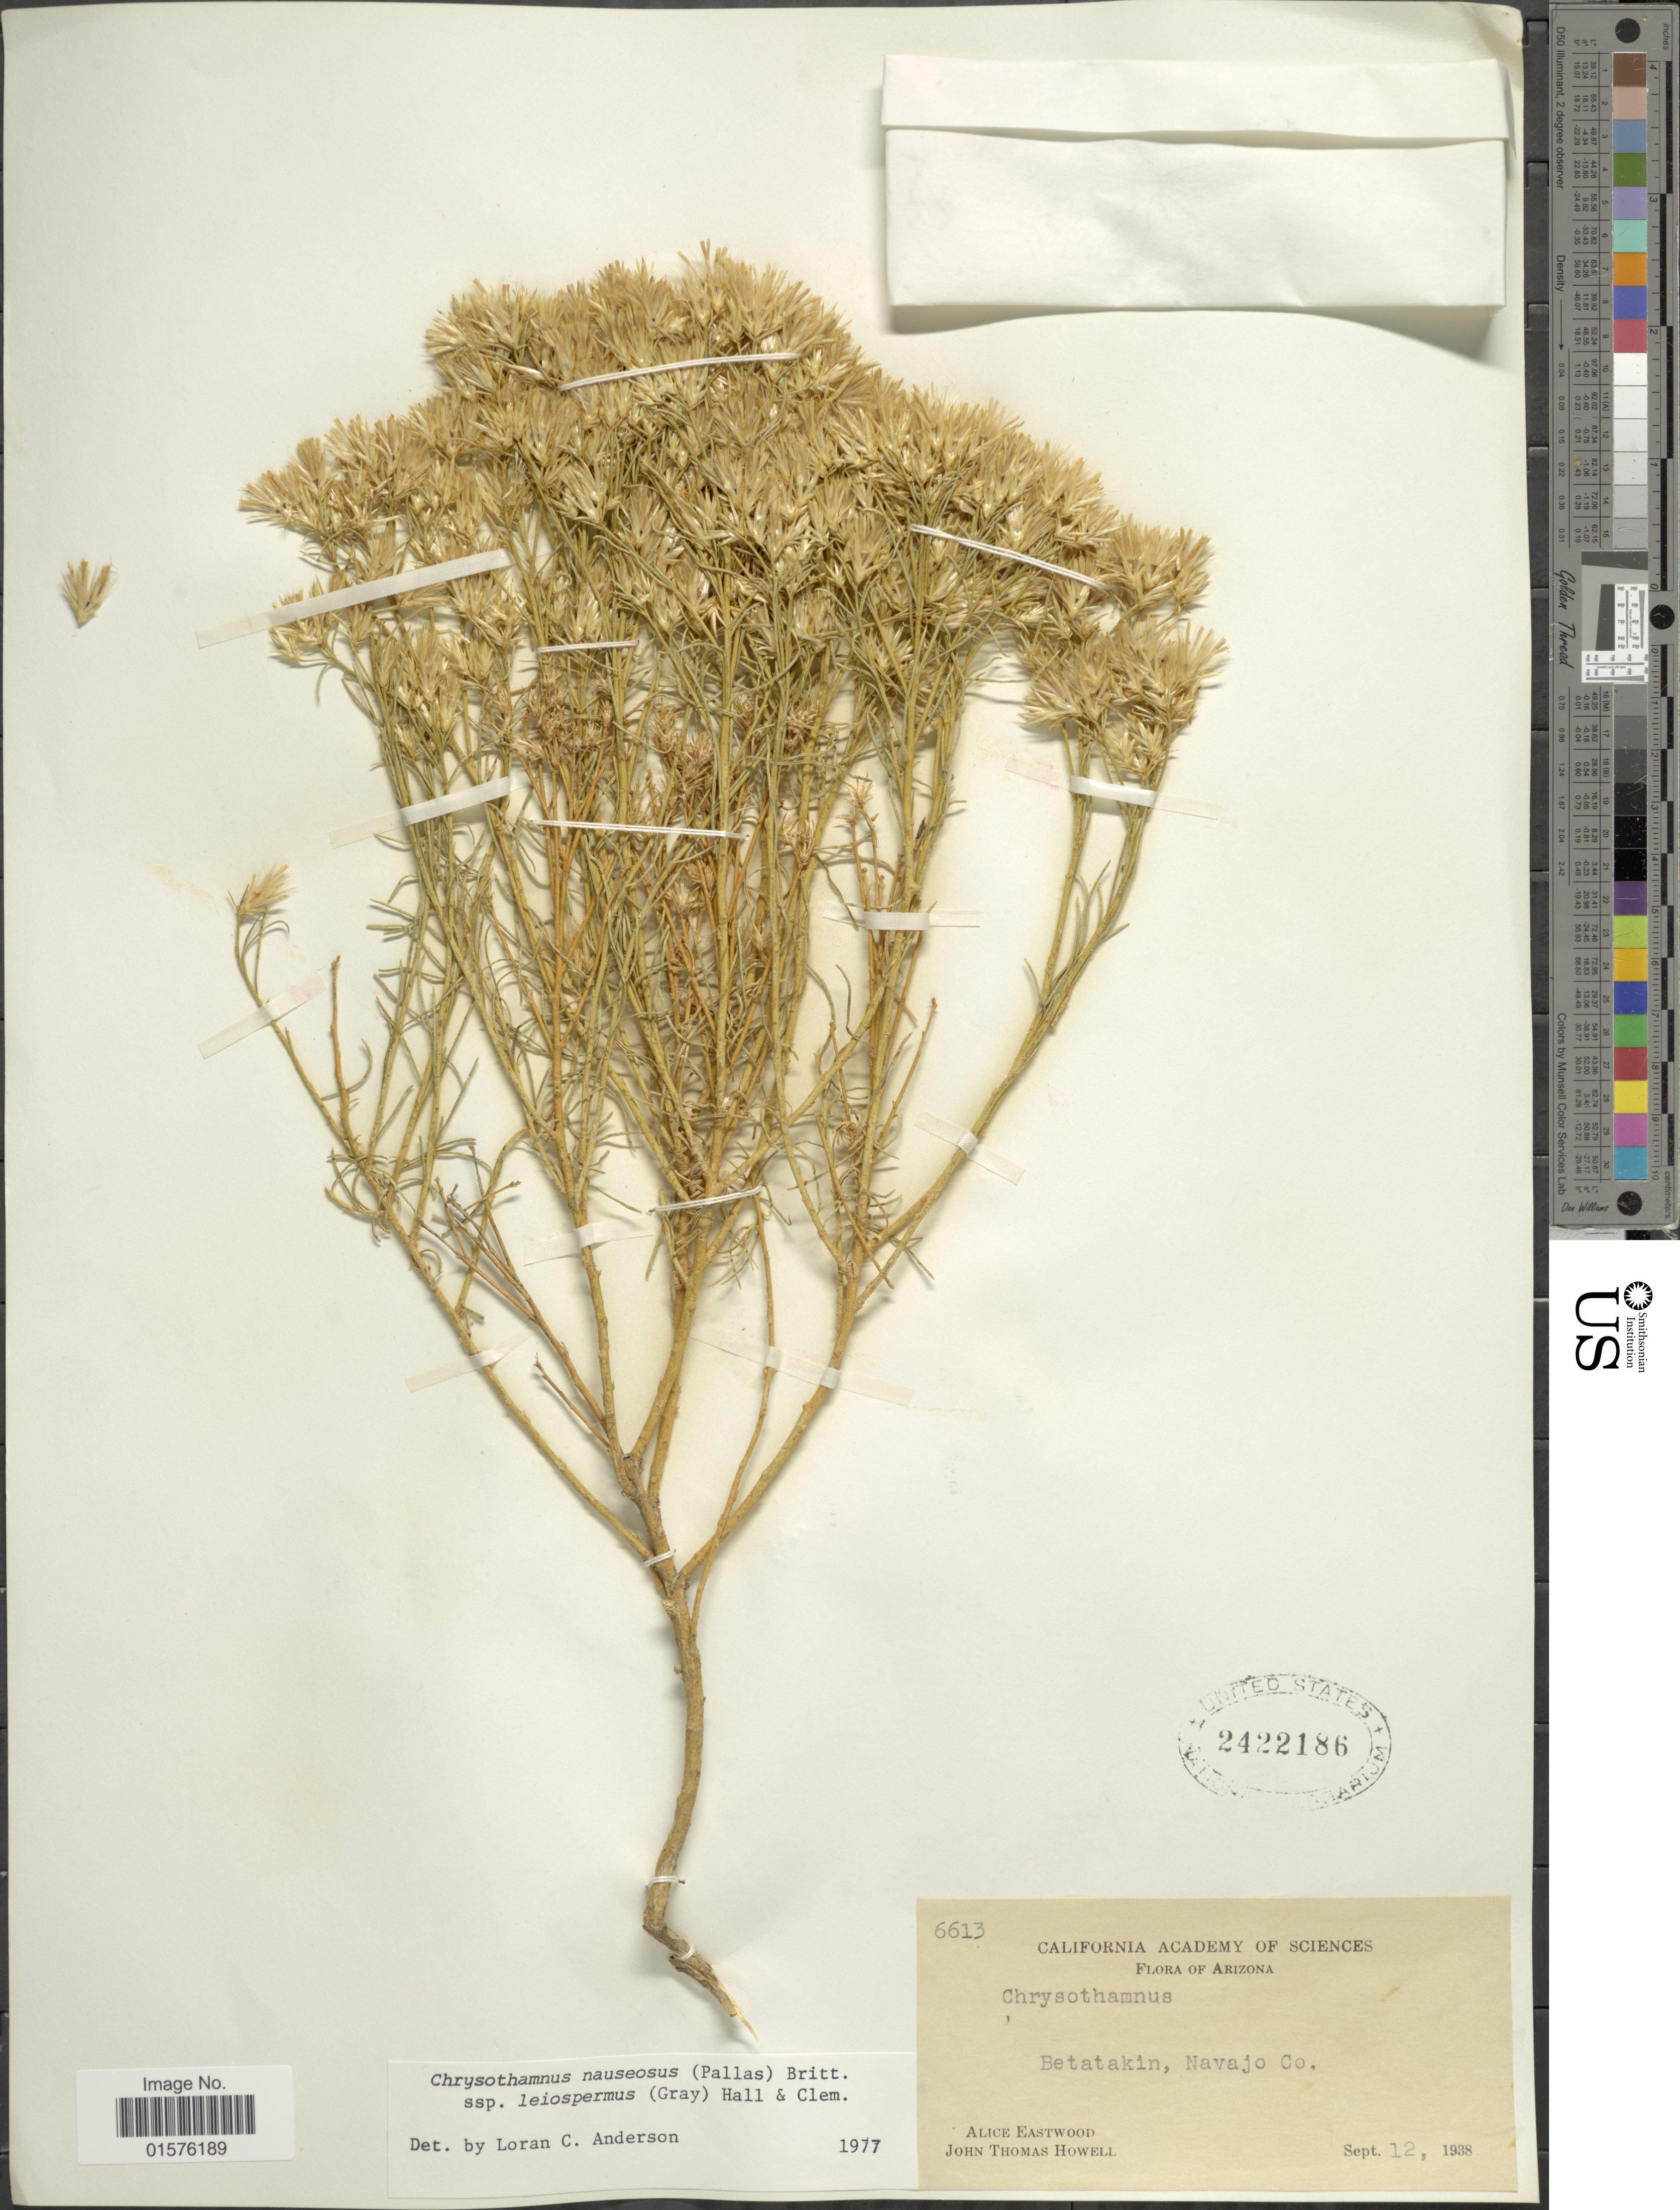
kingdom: Plantae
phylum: Tracheophyta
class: Magnoliopsida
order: Asterales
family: Asteraceae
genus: Ericameria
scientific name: Ericameria nauseosa var. leiosperma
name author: (A. Gray) G.L. Nesom & G.I. Baird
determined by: Urbatsch, Lowell E., Curator (LSU), Louisiana State University (UNITED STATES)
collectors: A. Eastwood & J. T. Howell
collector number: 6613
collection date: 1938-09-12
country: United States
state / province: Arizona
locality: Betatakin, Navajo Co.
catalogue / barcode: US 2422186